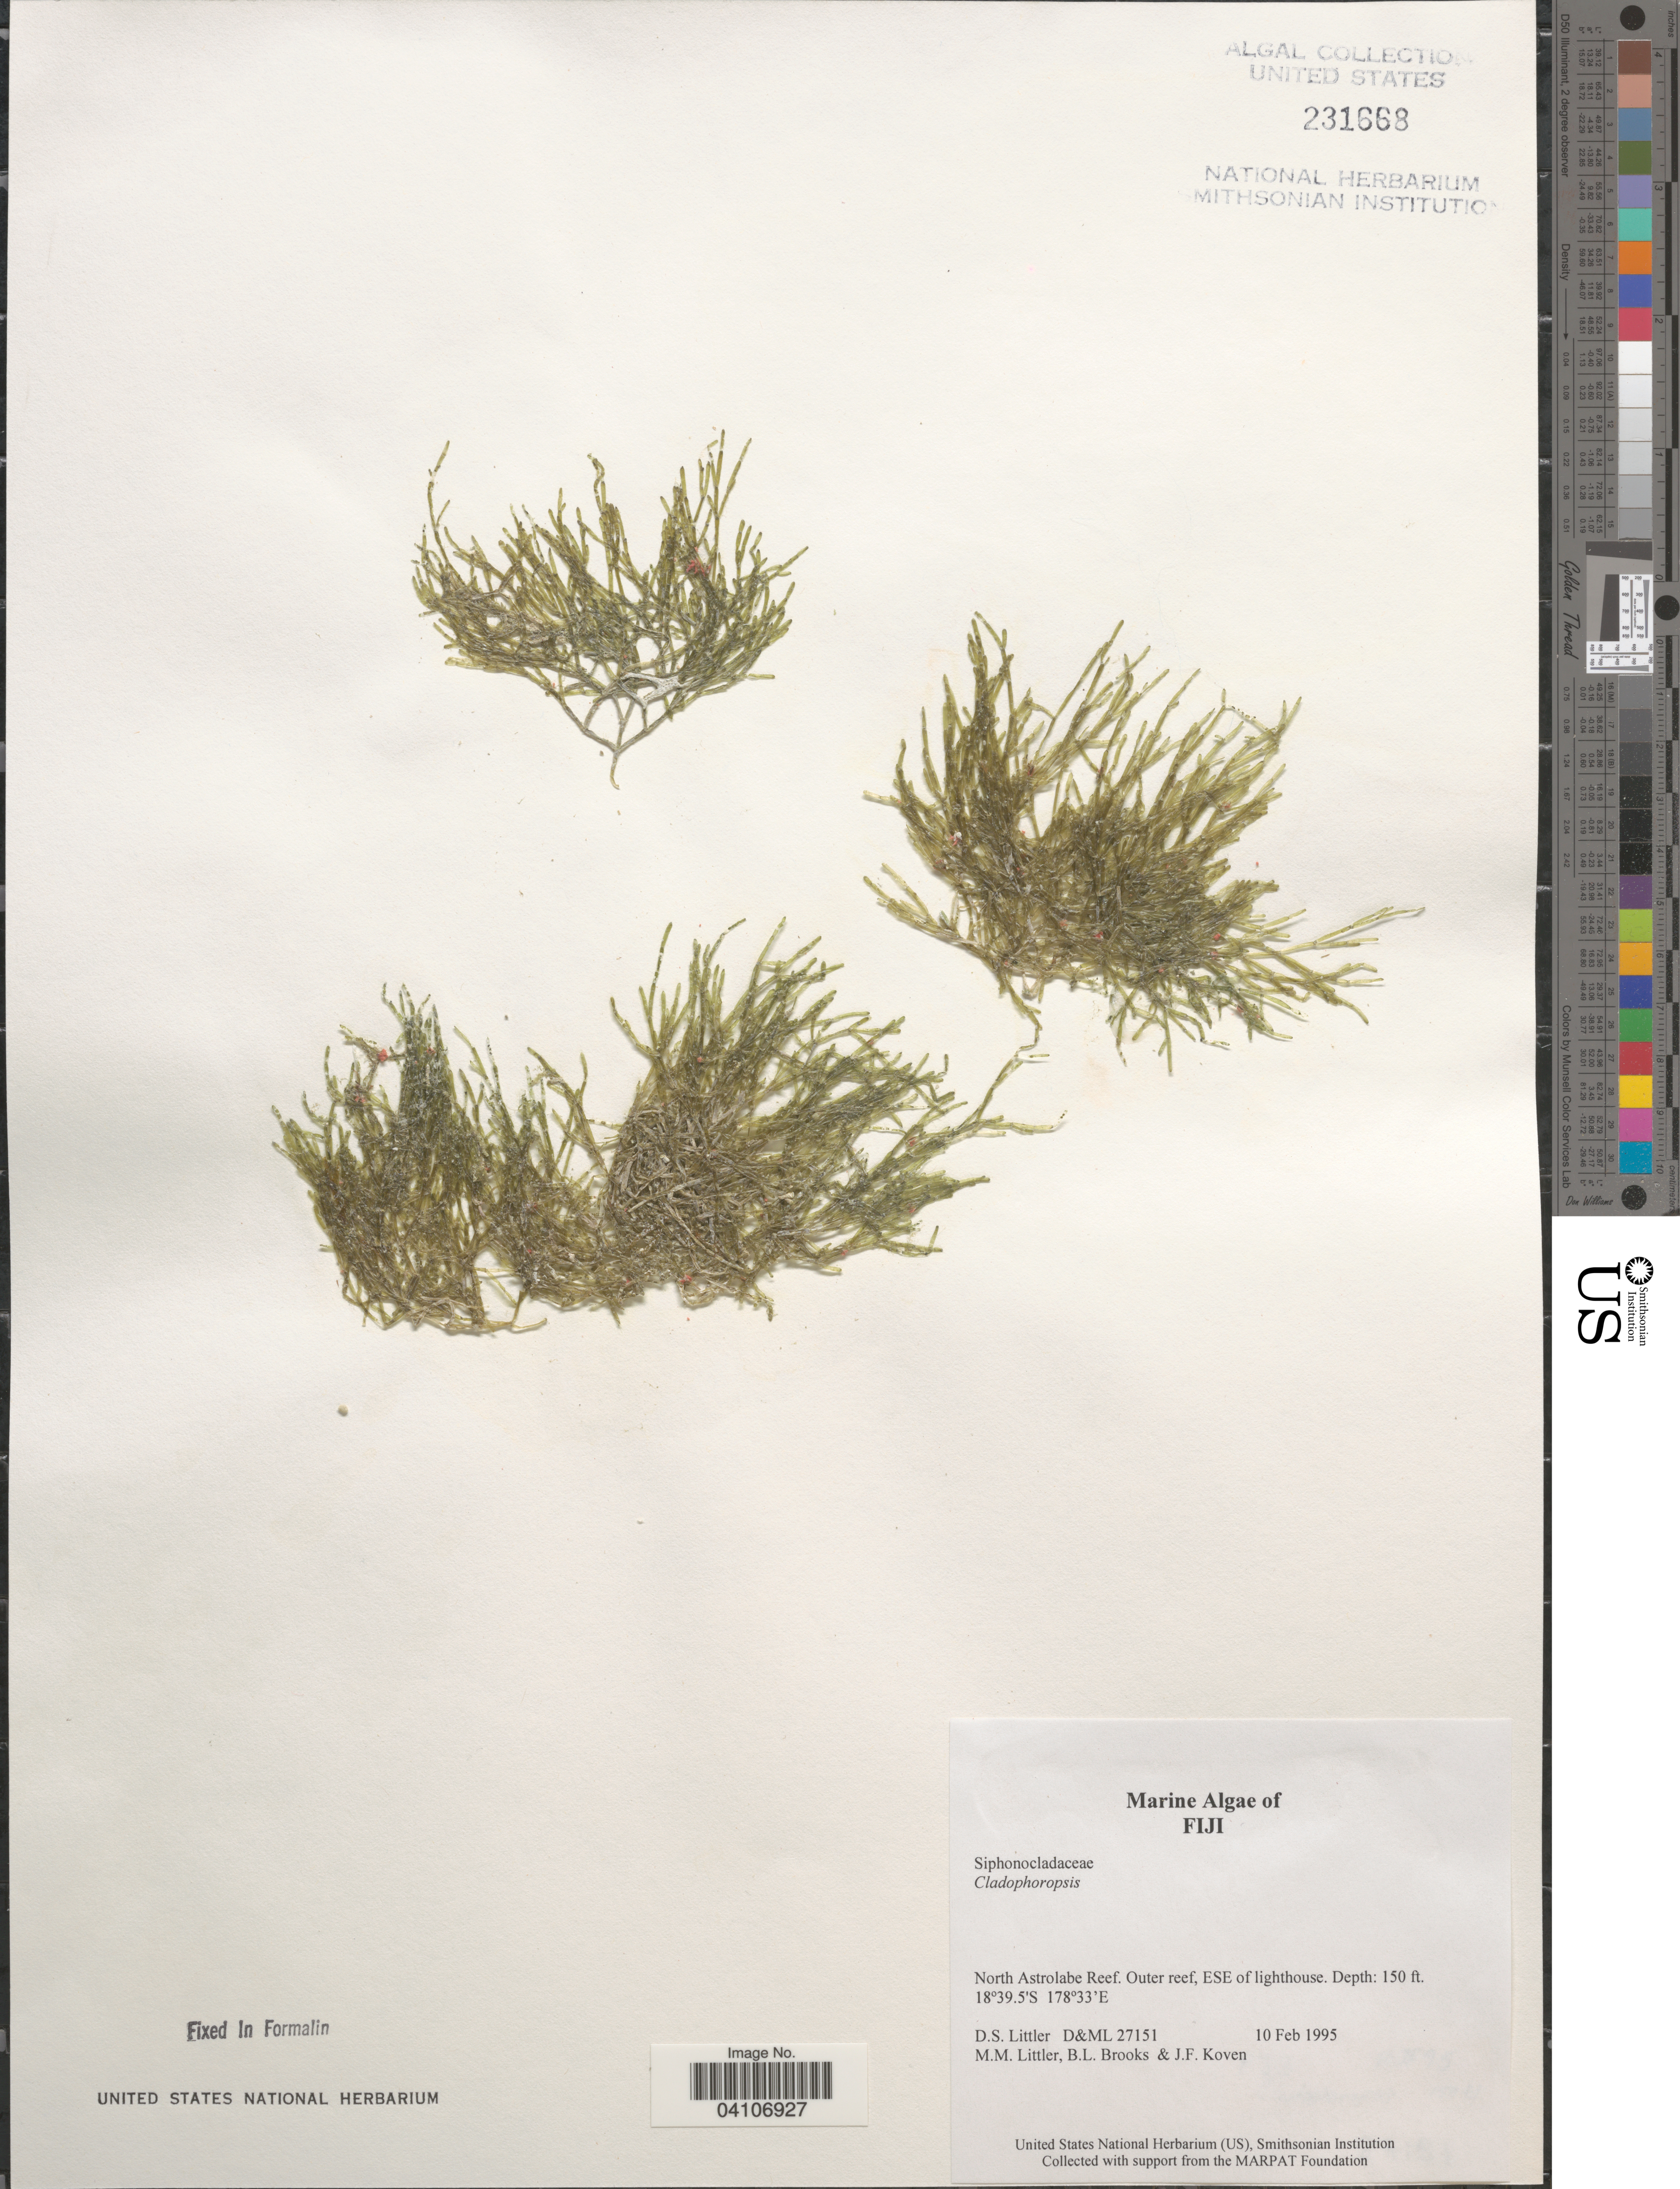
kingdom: Plantae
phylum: Chlorophyta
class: Ulvophyceae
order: Siphonocladales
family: Boodleaceae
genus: Cladophoropsis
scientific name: Cladophoropsis sp.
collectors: D. S. Littler, B. Brooks & J. Koven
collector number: D&ML27151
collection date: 1995-02-10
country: Fiji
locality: North Astrolabe Reef. Outer reef, ESE of lighthouse.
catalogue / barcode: US 231668